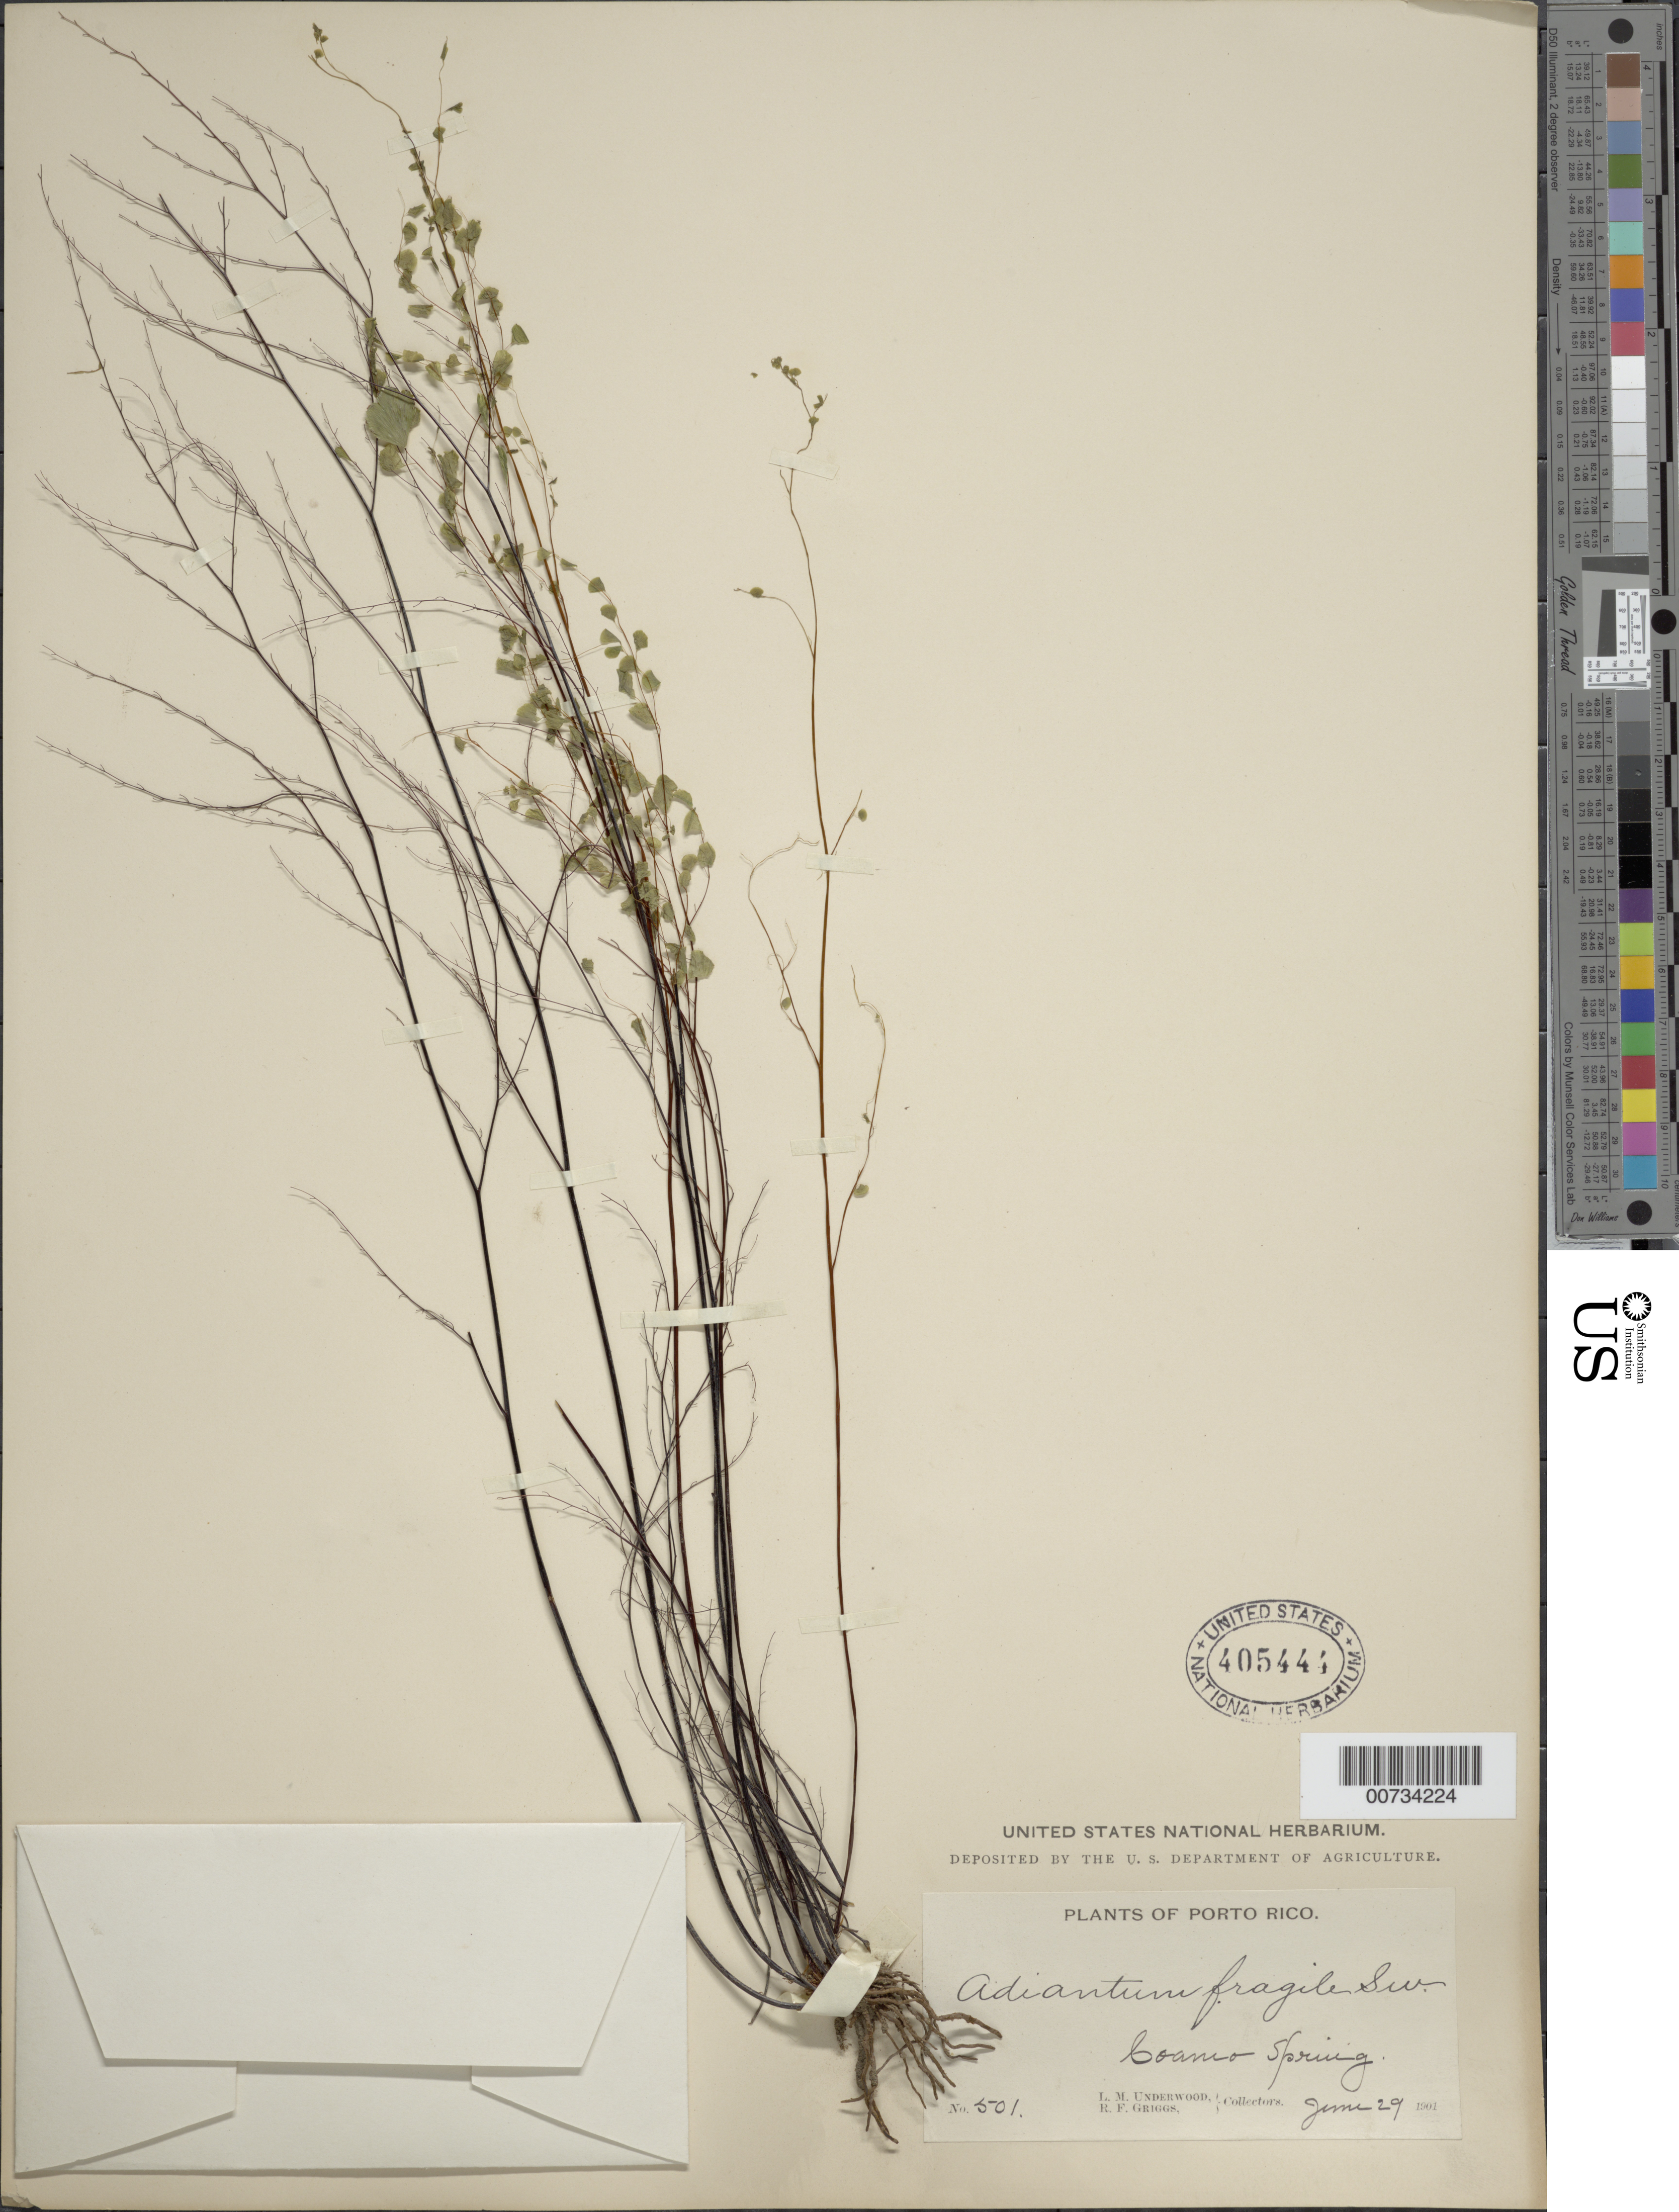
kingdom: Plantae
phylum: Tracheophyta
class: Polypodiopsida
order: Polypodiales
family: Pteridaceae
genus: Adiantum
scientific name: Adiantum fragile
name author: Sw.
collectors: L. M. Underwood & R. F. Griggs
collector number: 501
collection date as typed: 29 Jun 1901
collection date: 1901-06-29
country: Puerto Rico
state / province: Coamo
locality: Coamo Springs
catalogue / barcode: US 405444